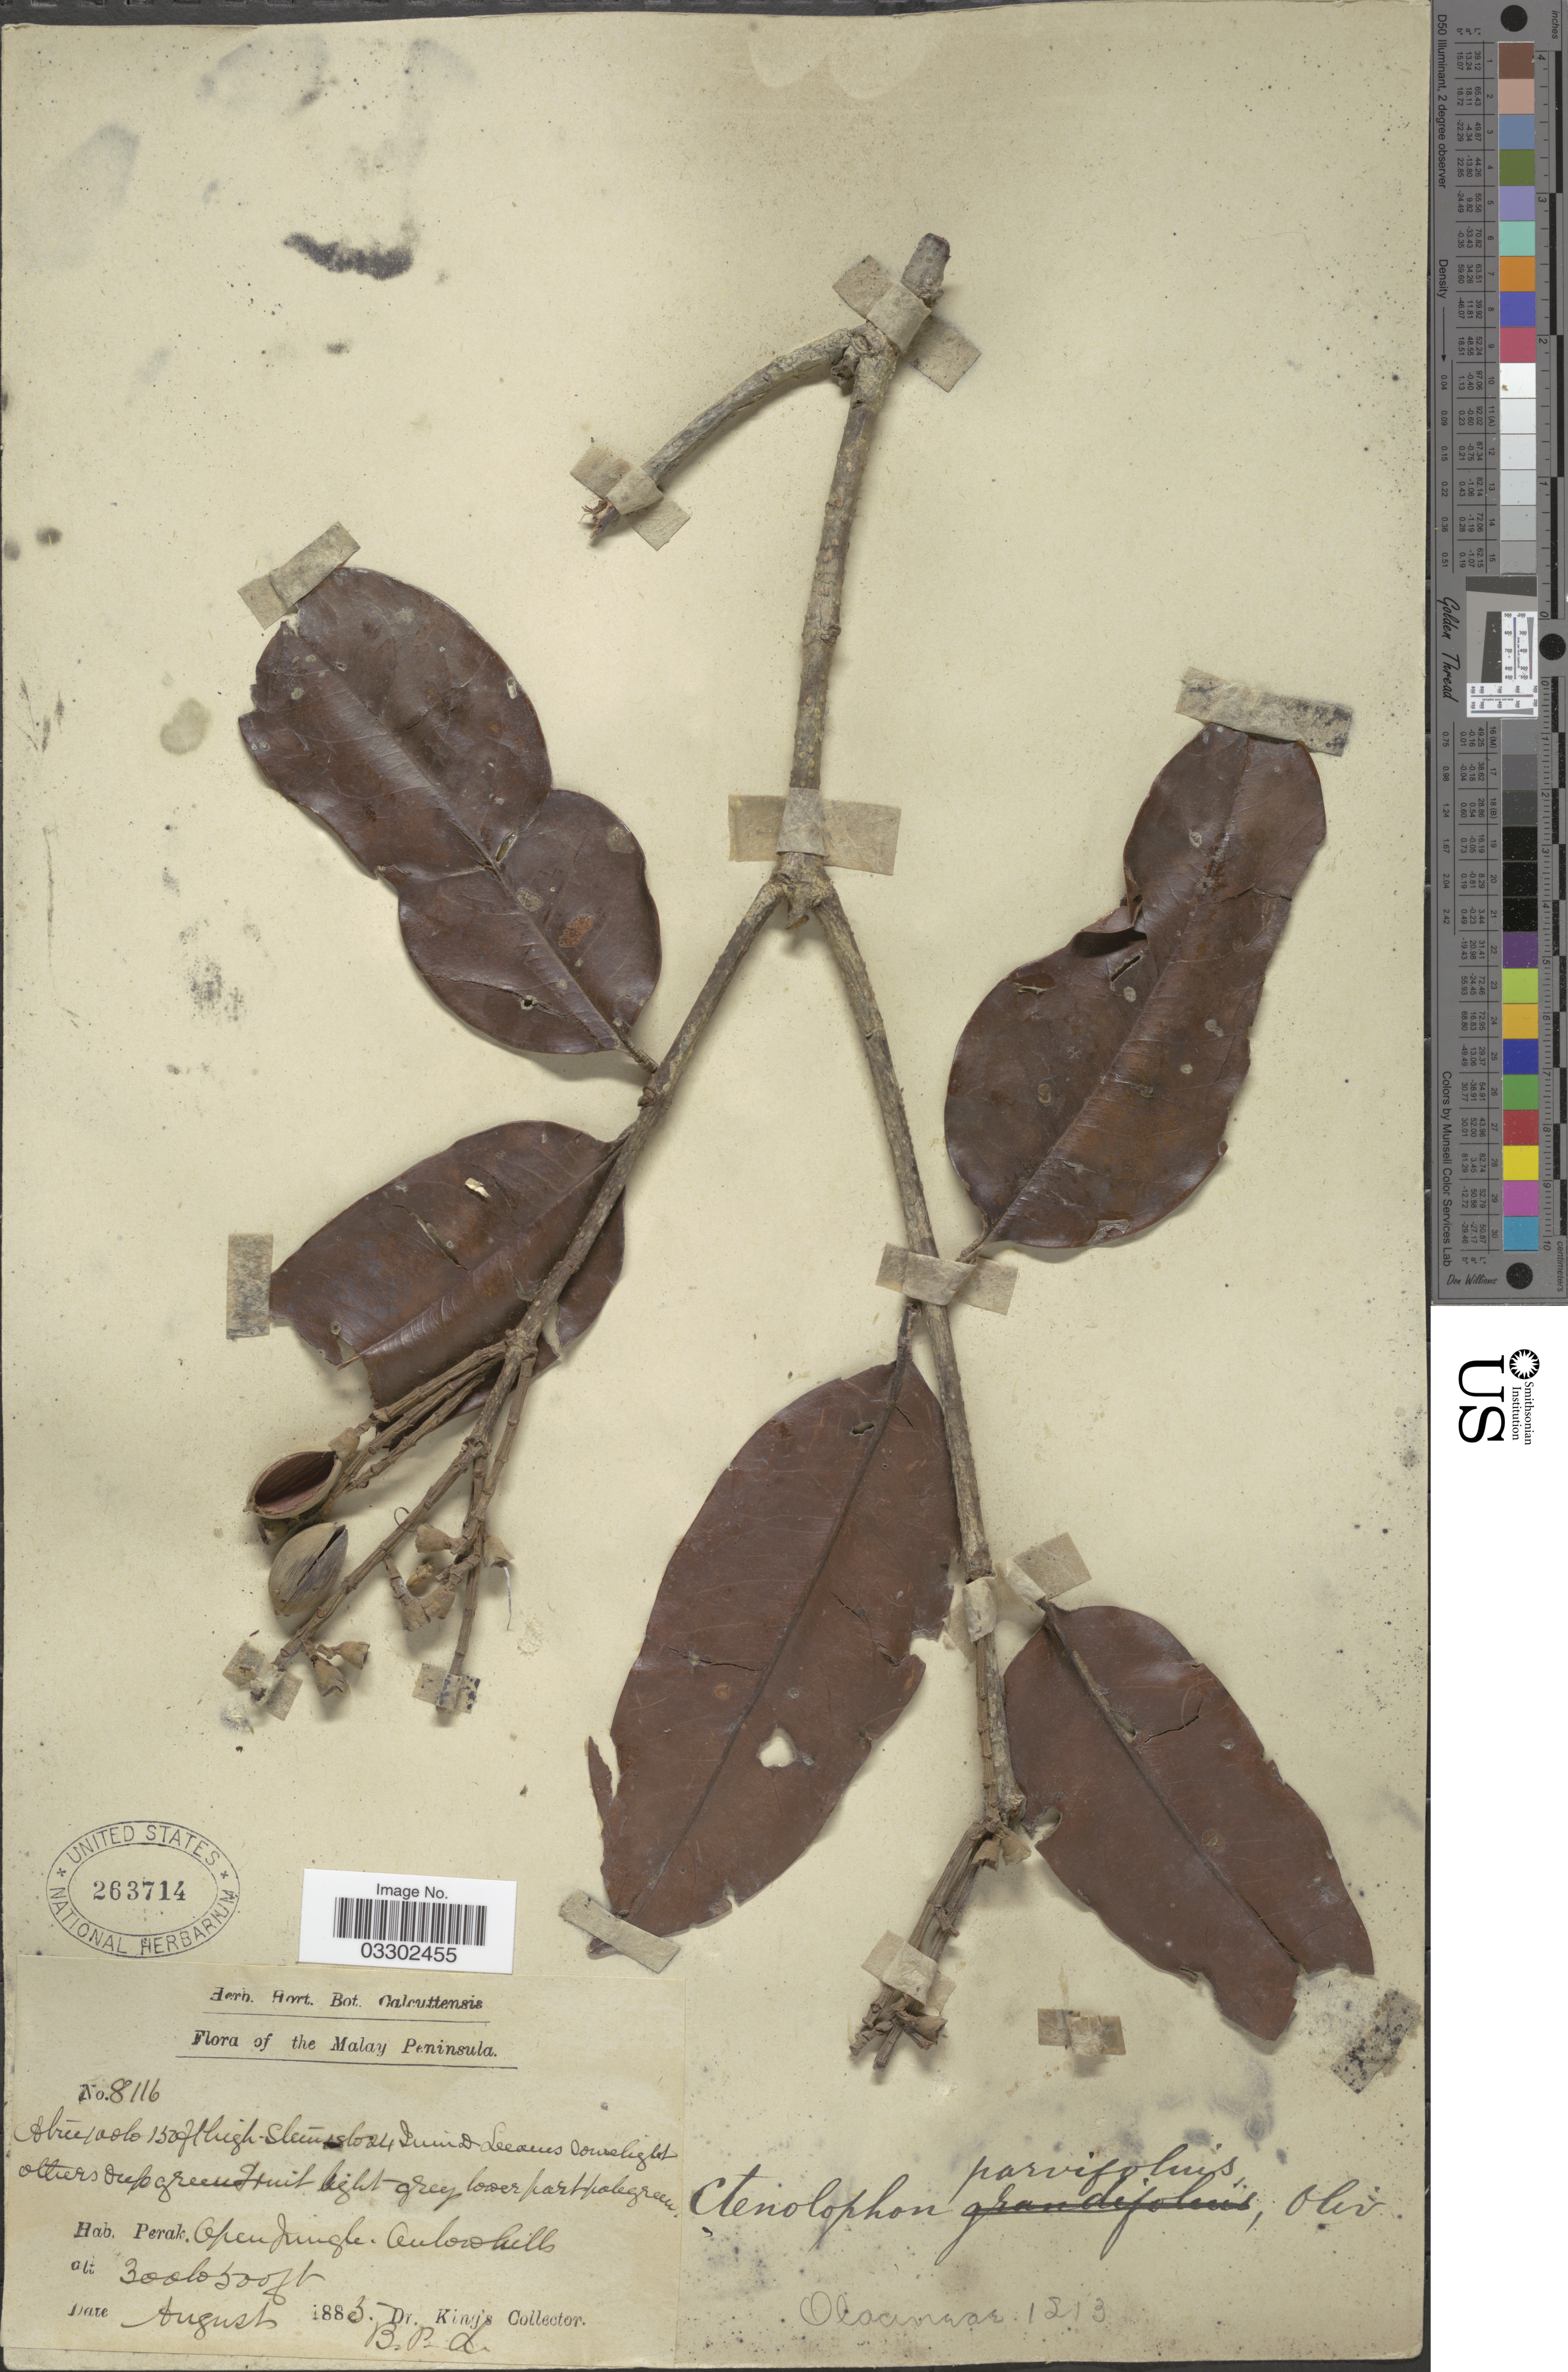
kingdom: Plantae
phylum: Tracheophyta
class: Magnoliopsida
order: Malpighiales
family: Ctenolophonaceae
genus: Ctenolophon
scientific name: Ctenolophon parvifolius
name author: Oliv.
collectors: Dr. King's collector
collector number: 8116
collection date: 1883-08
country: Malaysia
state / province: Perak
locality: Malay Peninsula. Open jungle. On low hills.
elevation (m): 91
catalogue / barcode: US 263714